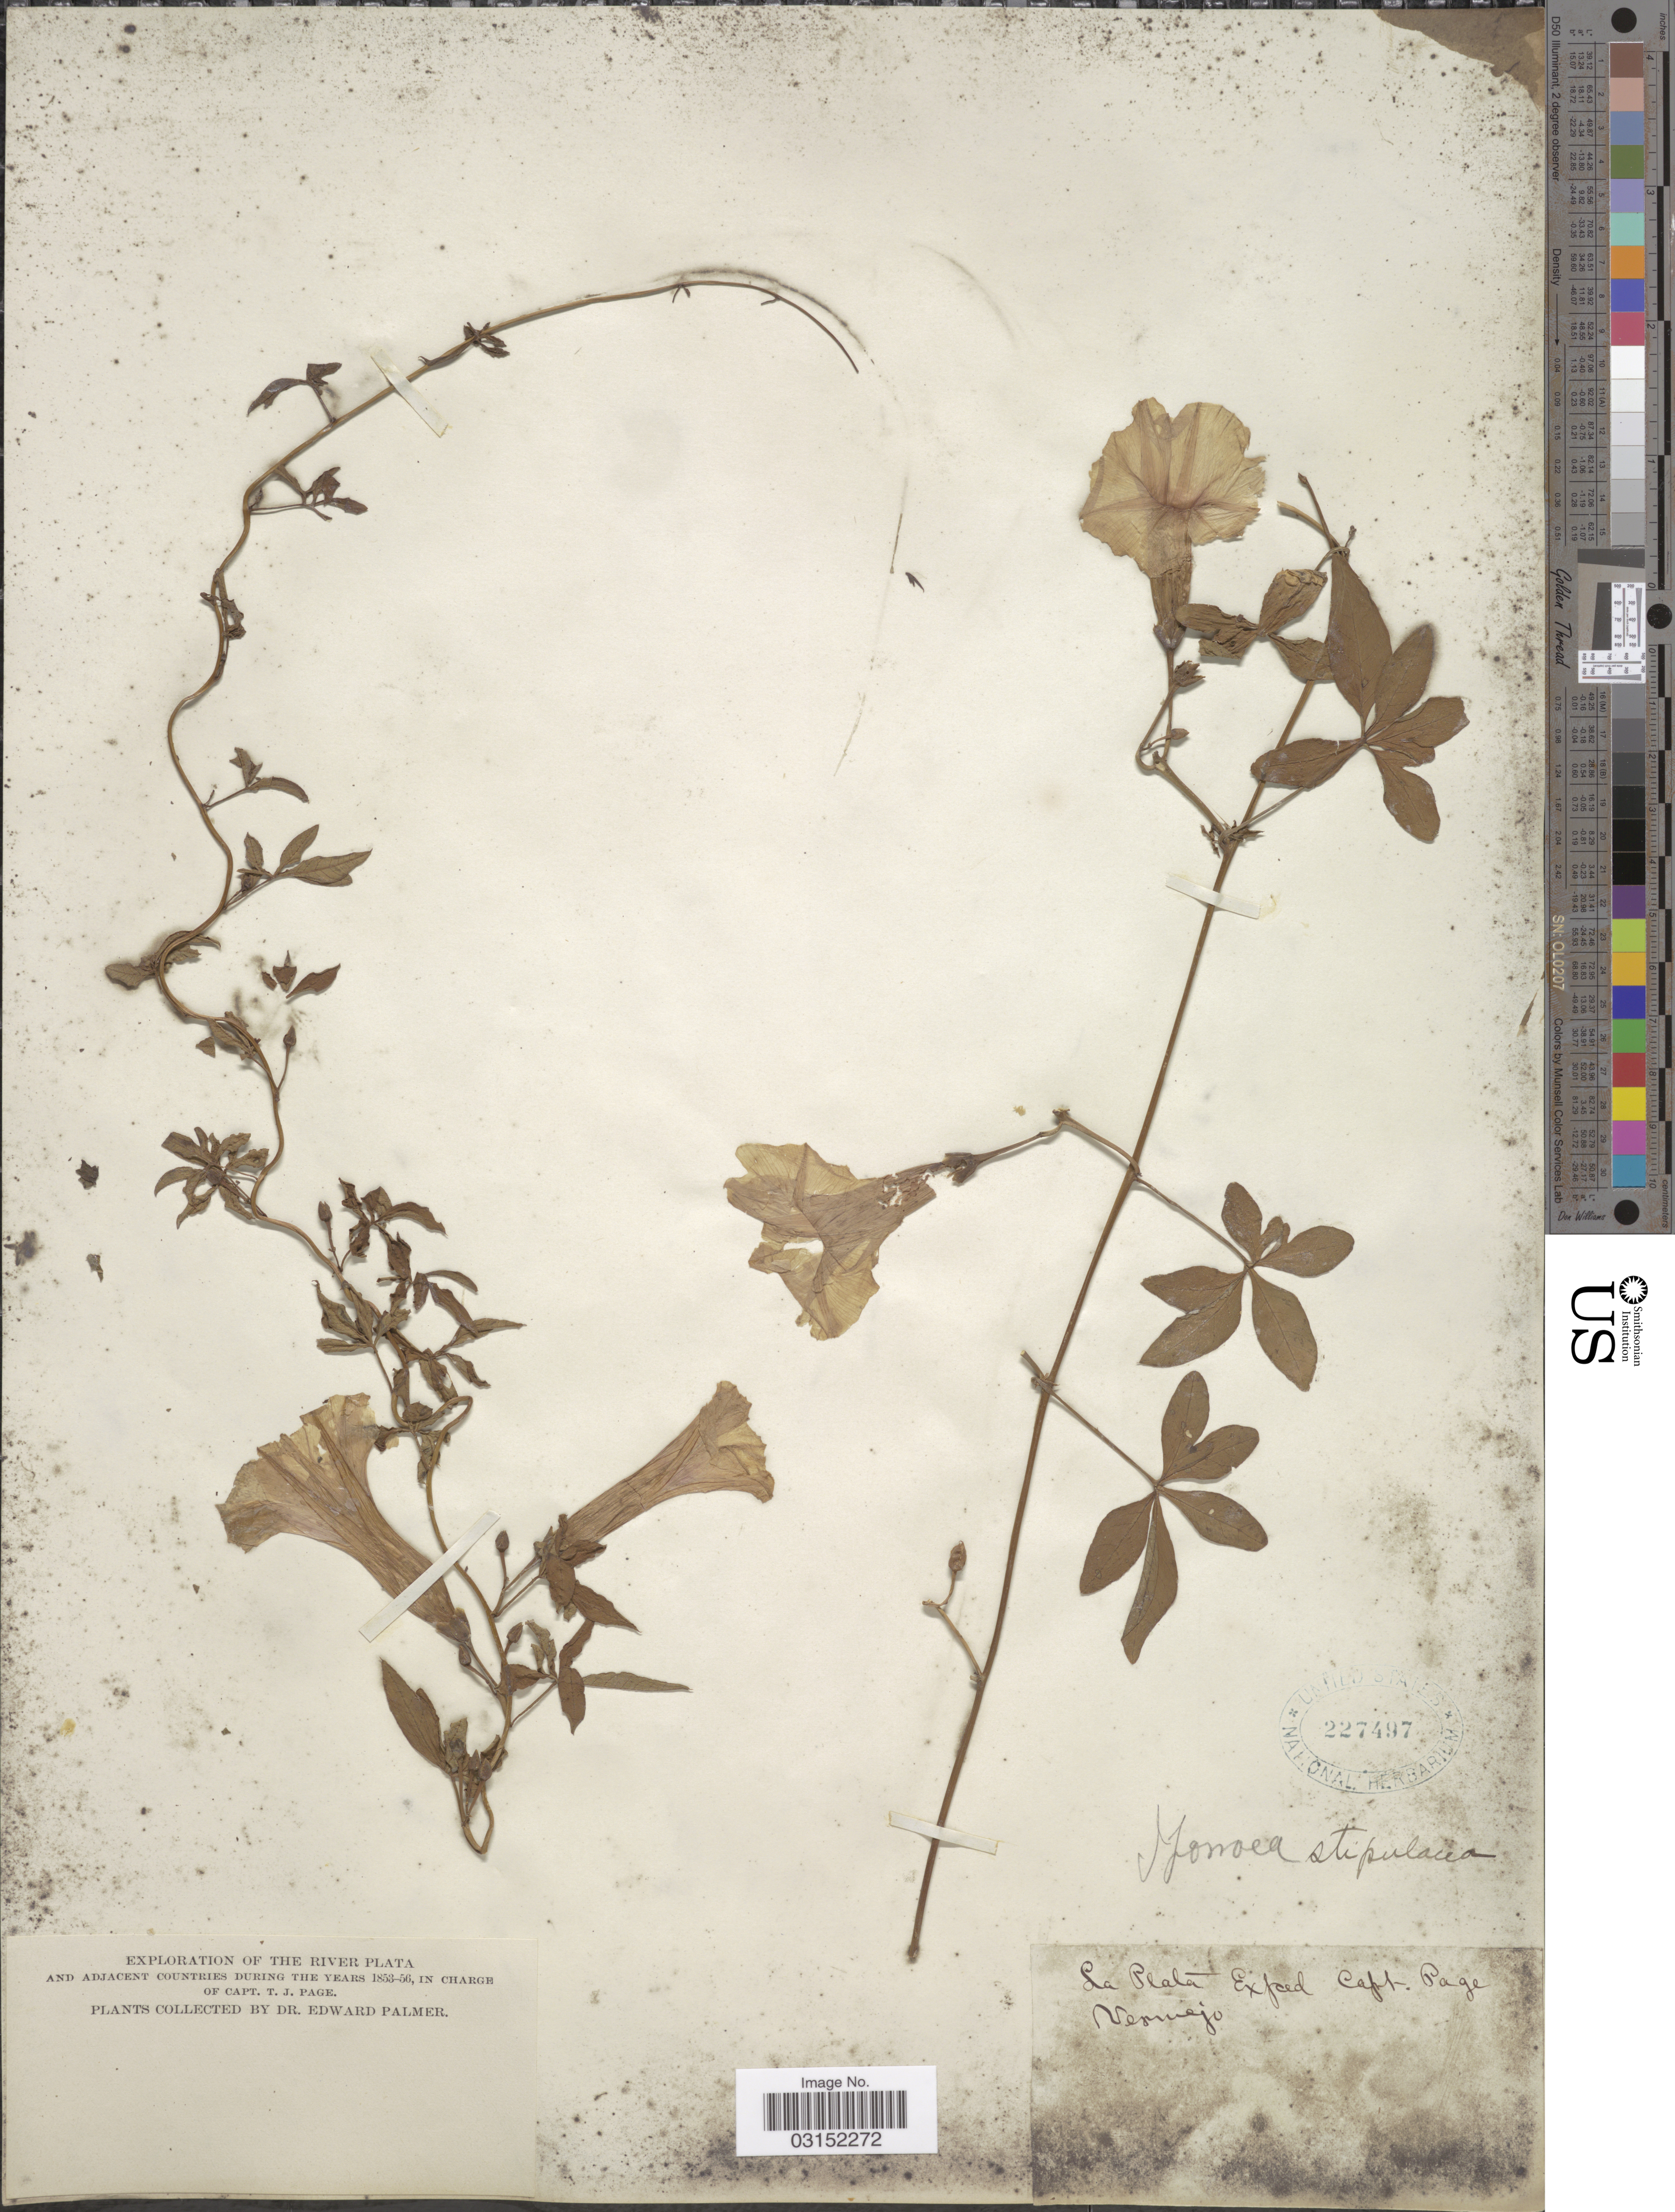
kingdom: Plantae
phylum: Tracheophyta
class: Magnoliopsida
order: Solanales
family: Convolvulaceae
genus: Ipomoea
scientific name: Ipomoea cairica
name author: (L.) Sweet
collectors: E. Palmer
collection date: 1853/1856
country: Paraguay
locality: The River Plata and Adjacent Countries, La Plata.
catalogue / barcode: US 227497